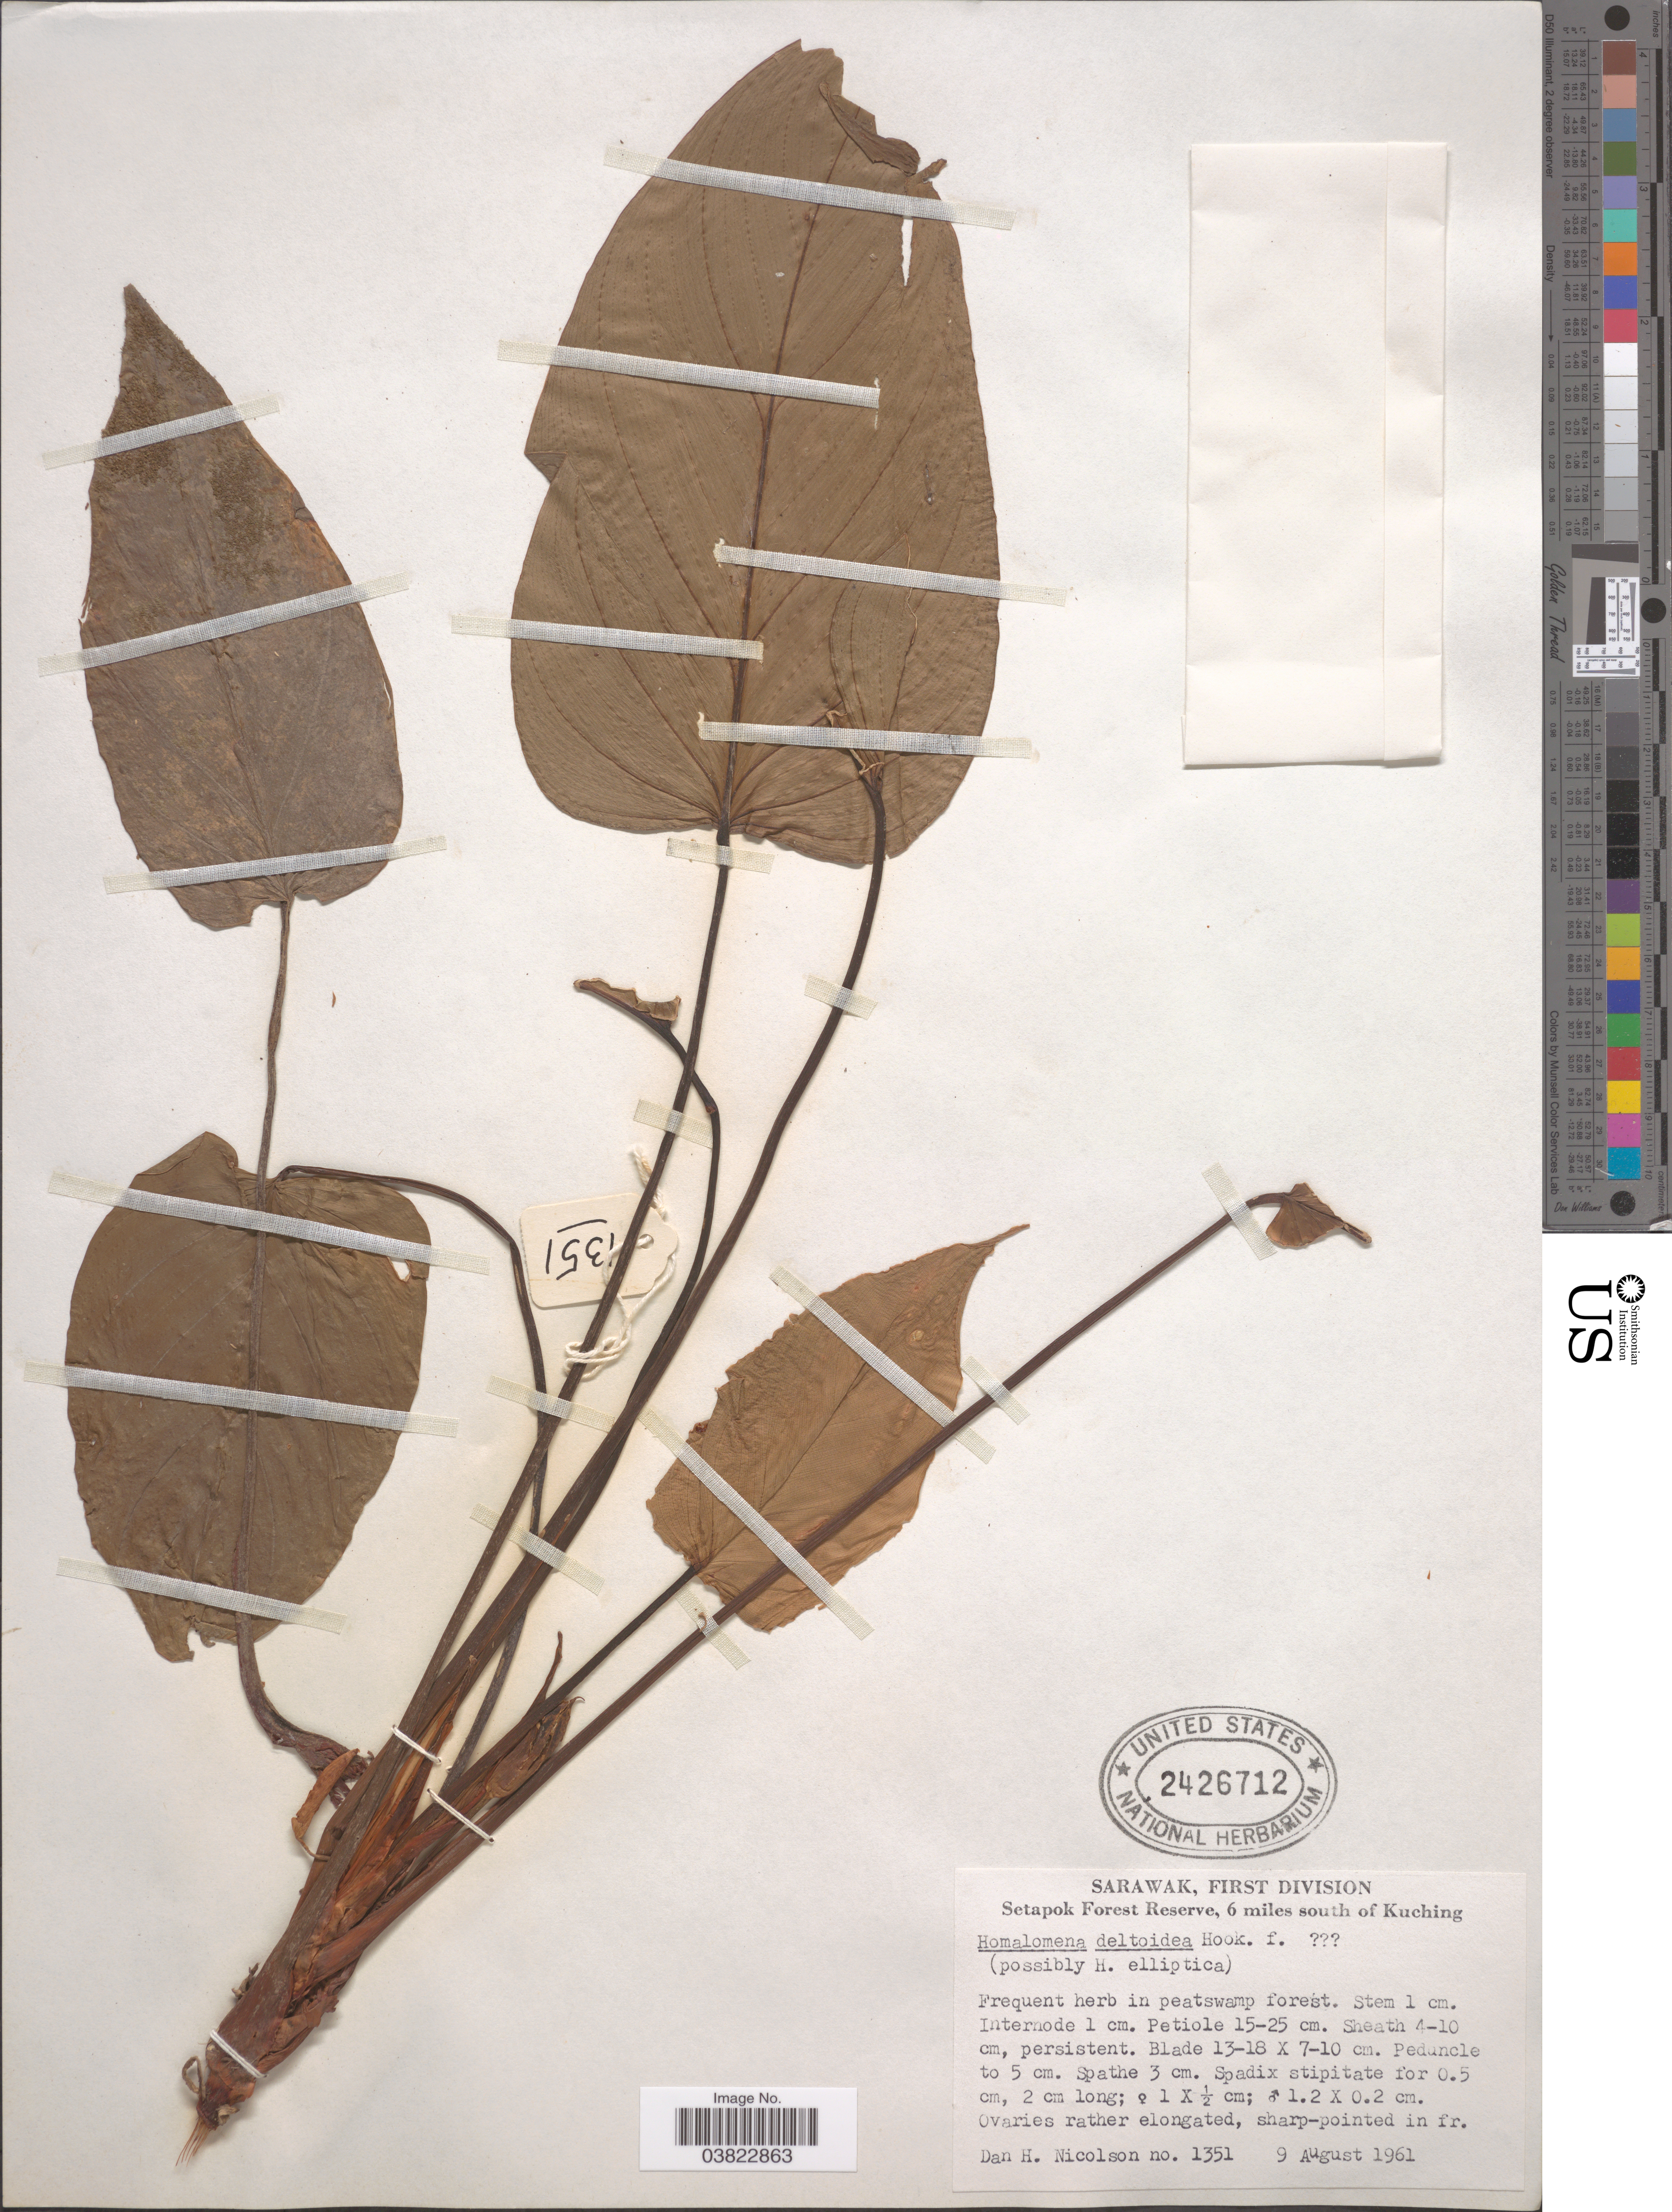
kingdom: Plantae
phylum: Tracheophyta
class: Liliopsida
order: Alismatales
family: Araceae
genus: Homalomena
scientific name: Homalomena deltoidea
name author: Hook. f.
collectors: D. H. Nicolson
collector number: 1351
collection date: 1961-08-09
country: Malaysia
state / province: Sarawak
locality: First Division. Setapok Forest Reserve, 6 miles south of Kuching.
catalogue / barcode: US 2426712